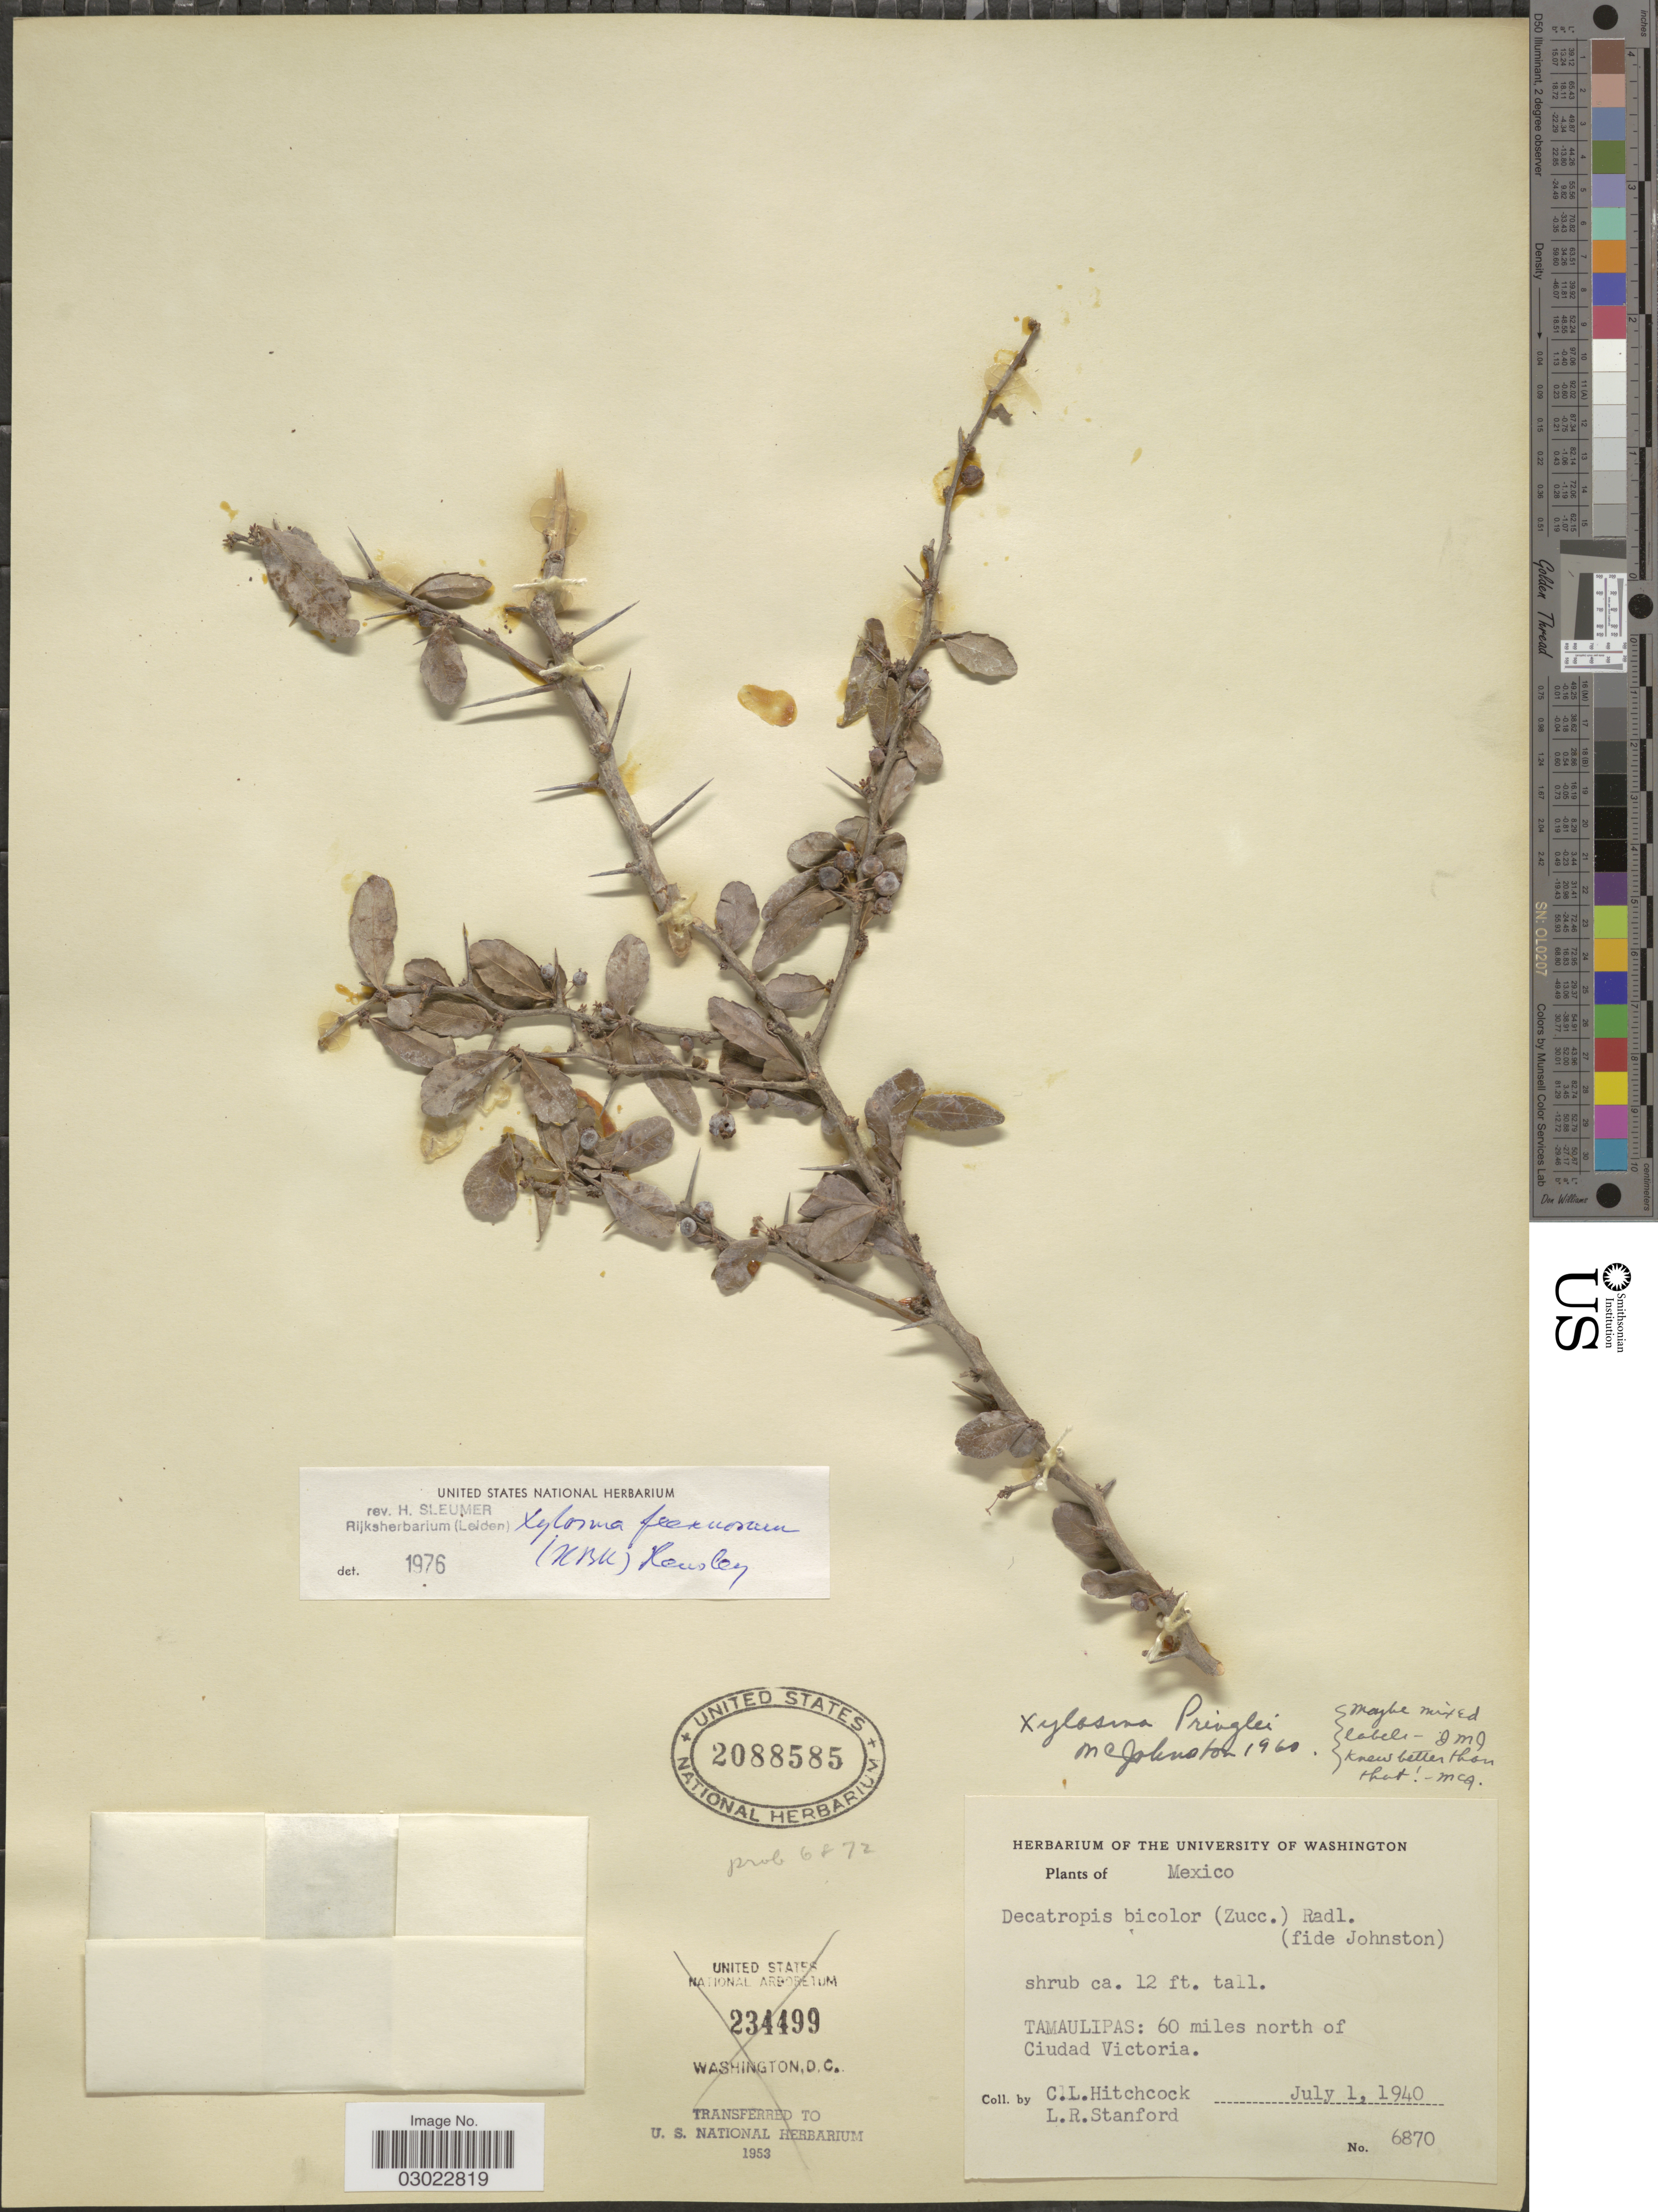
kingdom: Plantae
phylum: Tracheophyta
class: Magnoliopsida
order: Malpighiales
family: Salicaceae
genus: Xylosma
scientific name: Xylosma flexuosa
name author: (Kunth) Hemsl.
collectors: C. L. Hitchcock & L. R. Stanford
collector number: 6870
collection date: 1940-07-01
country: Mexico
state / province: Tamaulipas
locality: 60 miles north of Ciudad Victoria.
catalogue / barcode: US 2088585